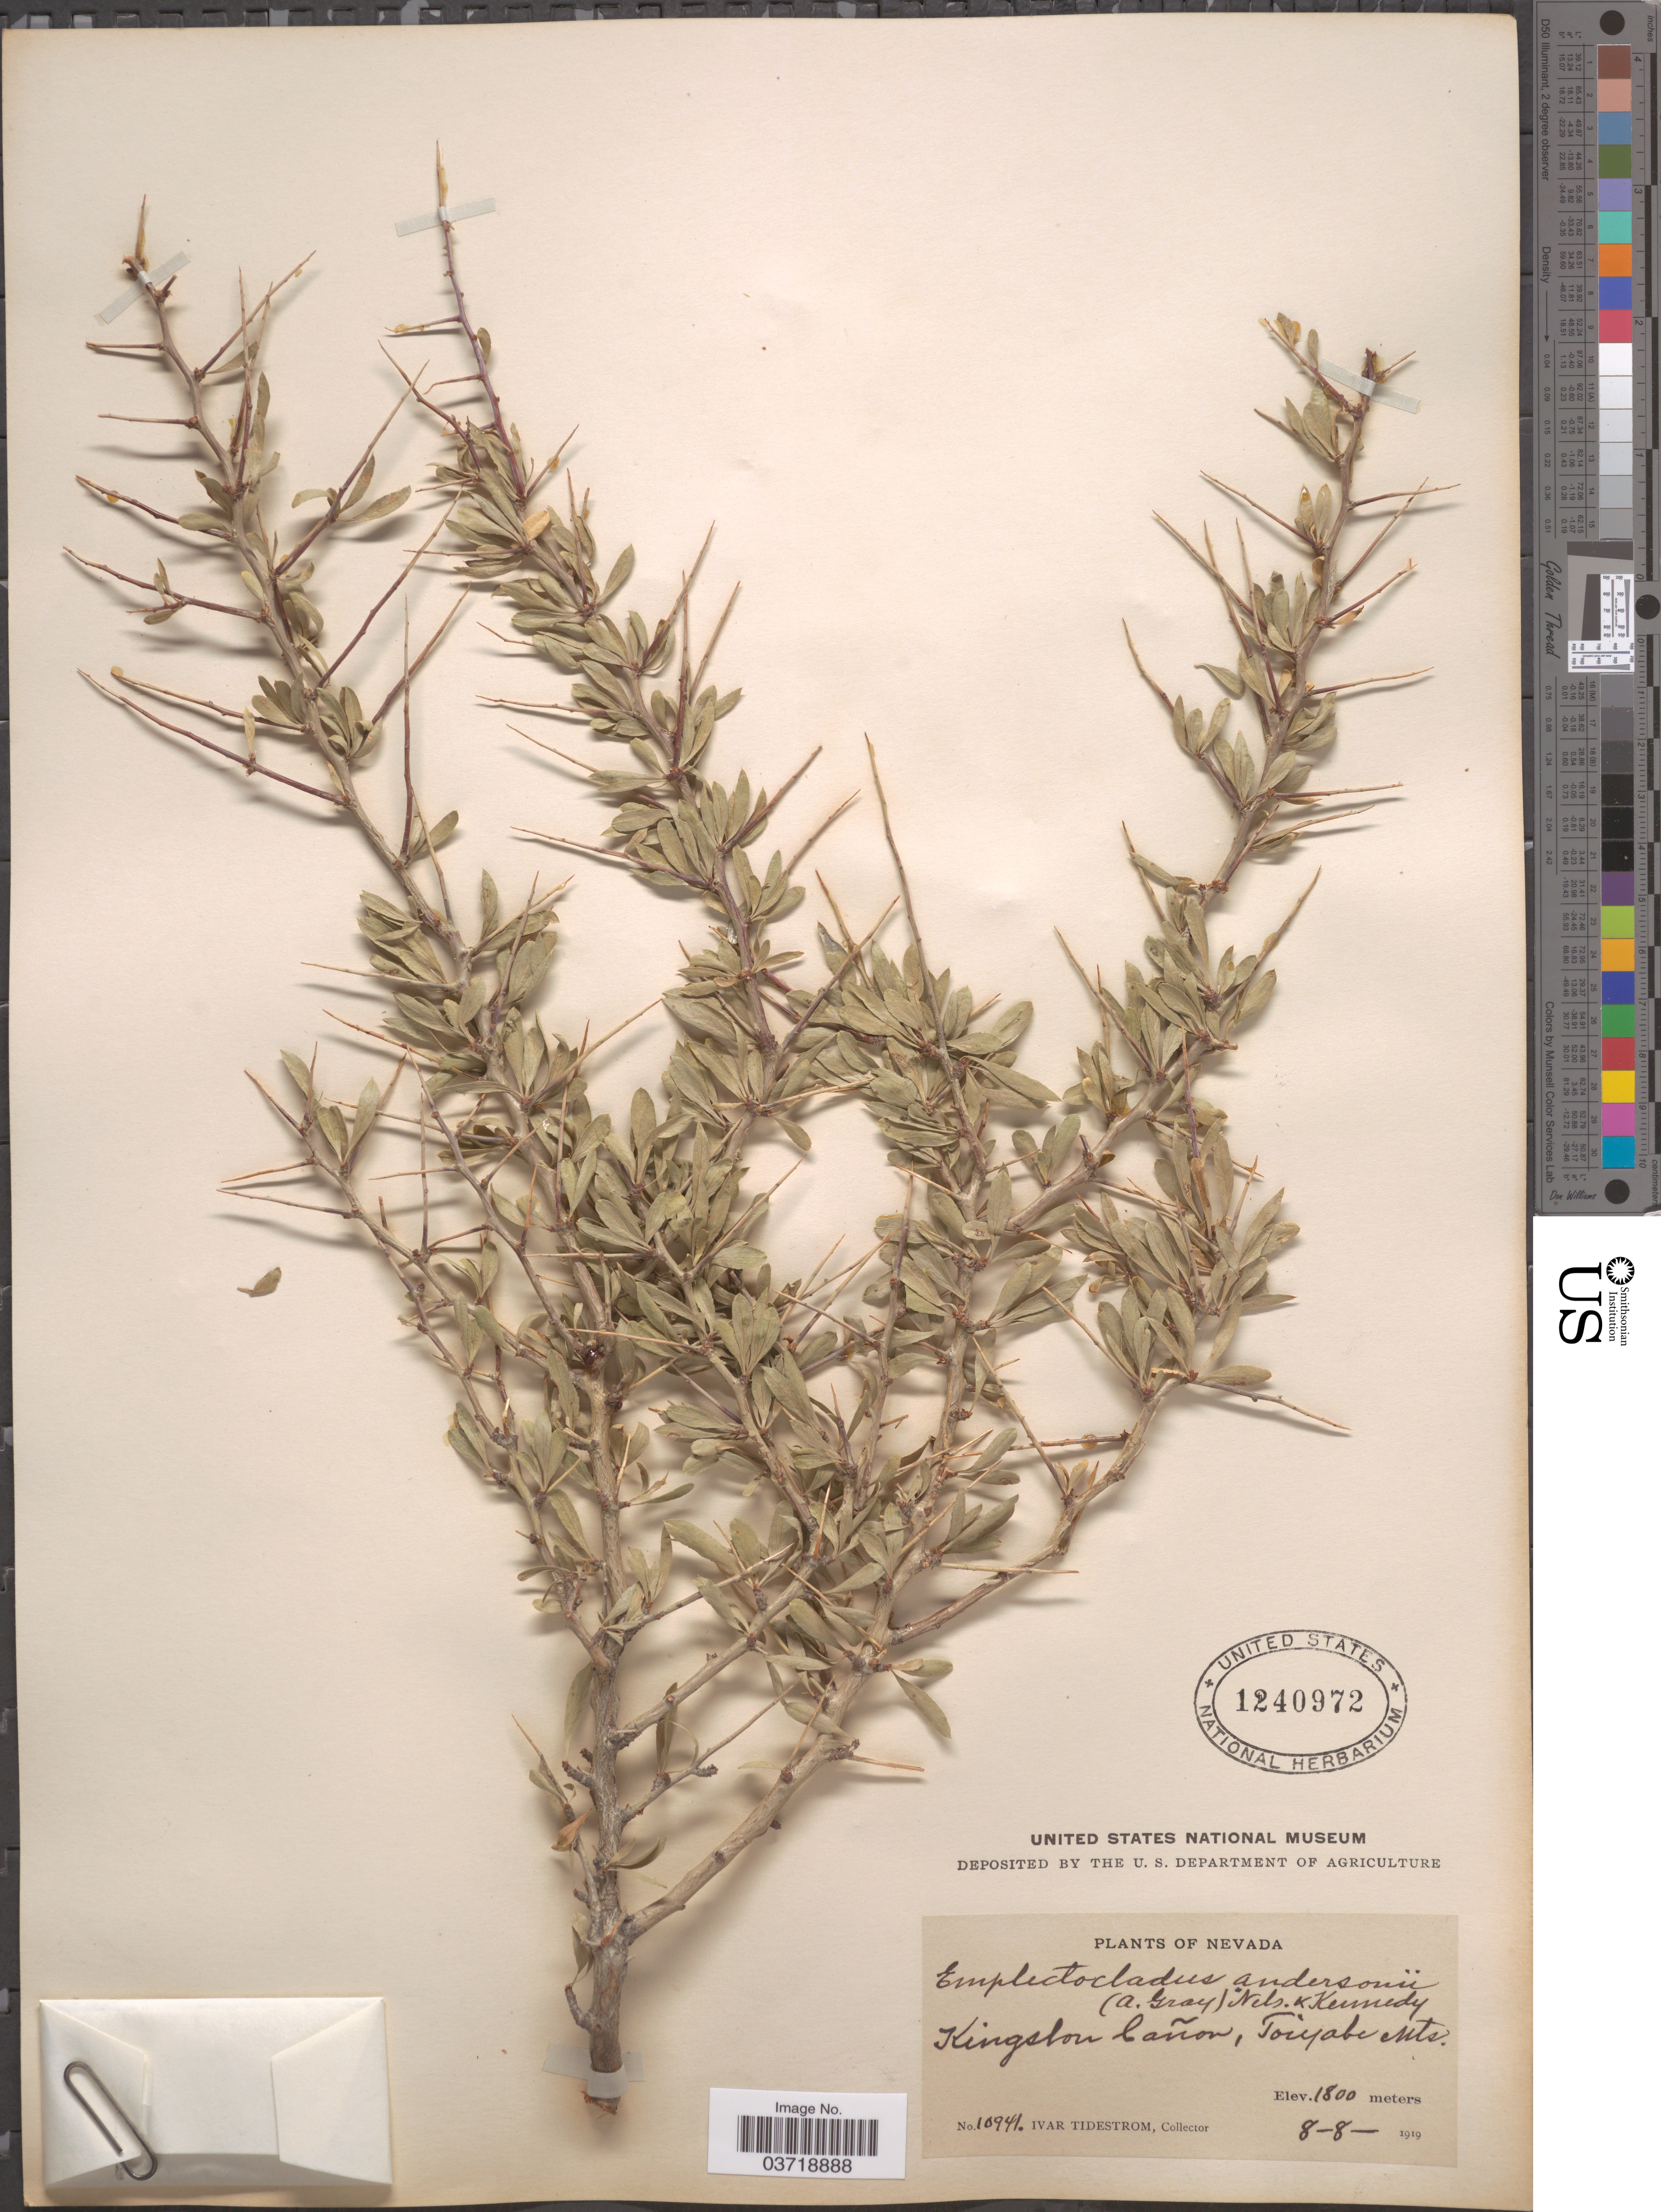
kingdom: Plantae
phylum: Tracheophyta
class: Magnoliopsida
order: Rosales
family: Rosaceae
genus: Prunus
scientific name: Prunus andersonii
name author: A. Gray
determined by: Strong, Mark T., (BOT), Smithsonian Institution - National Museum of Natural History (UNITED STATES)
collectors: I. F. Tidestrom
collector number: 10941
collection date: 1919-08-08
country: United States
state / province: Nevada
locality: Kingston Cañon, Toiyabe Mts.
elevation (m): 1800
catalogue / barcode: US 1240972